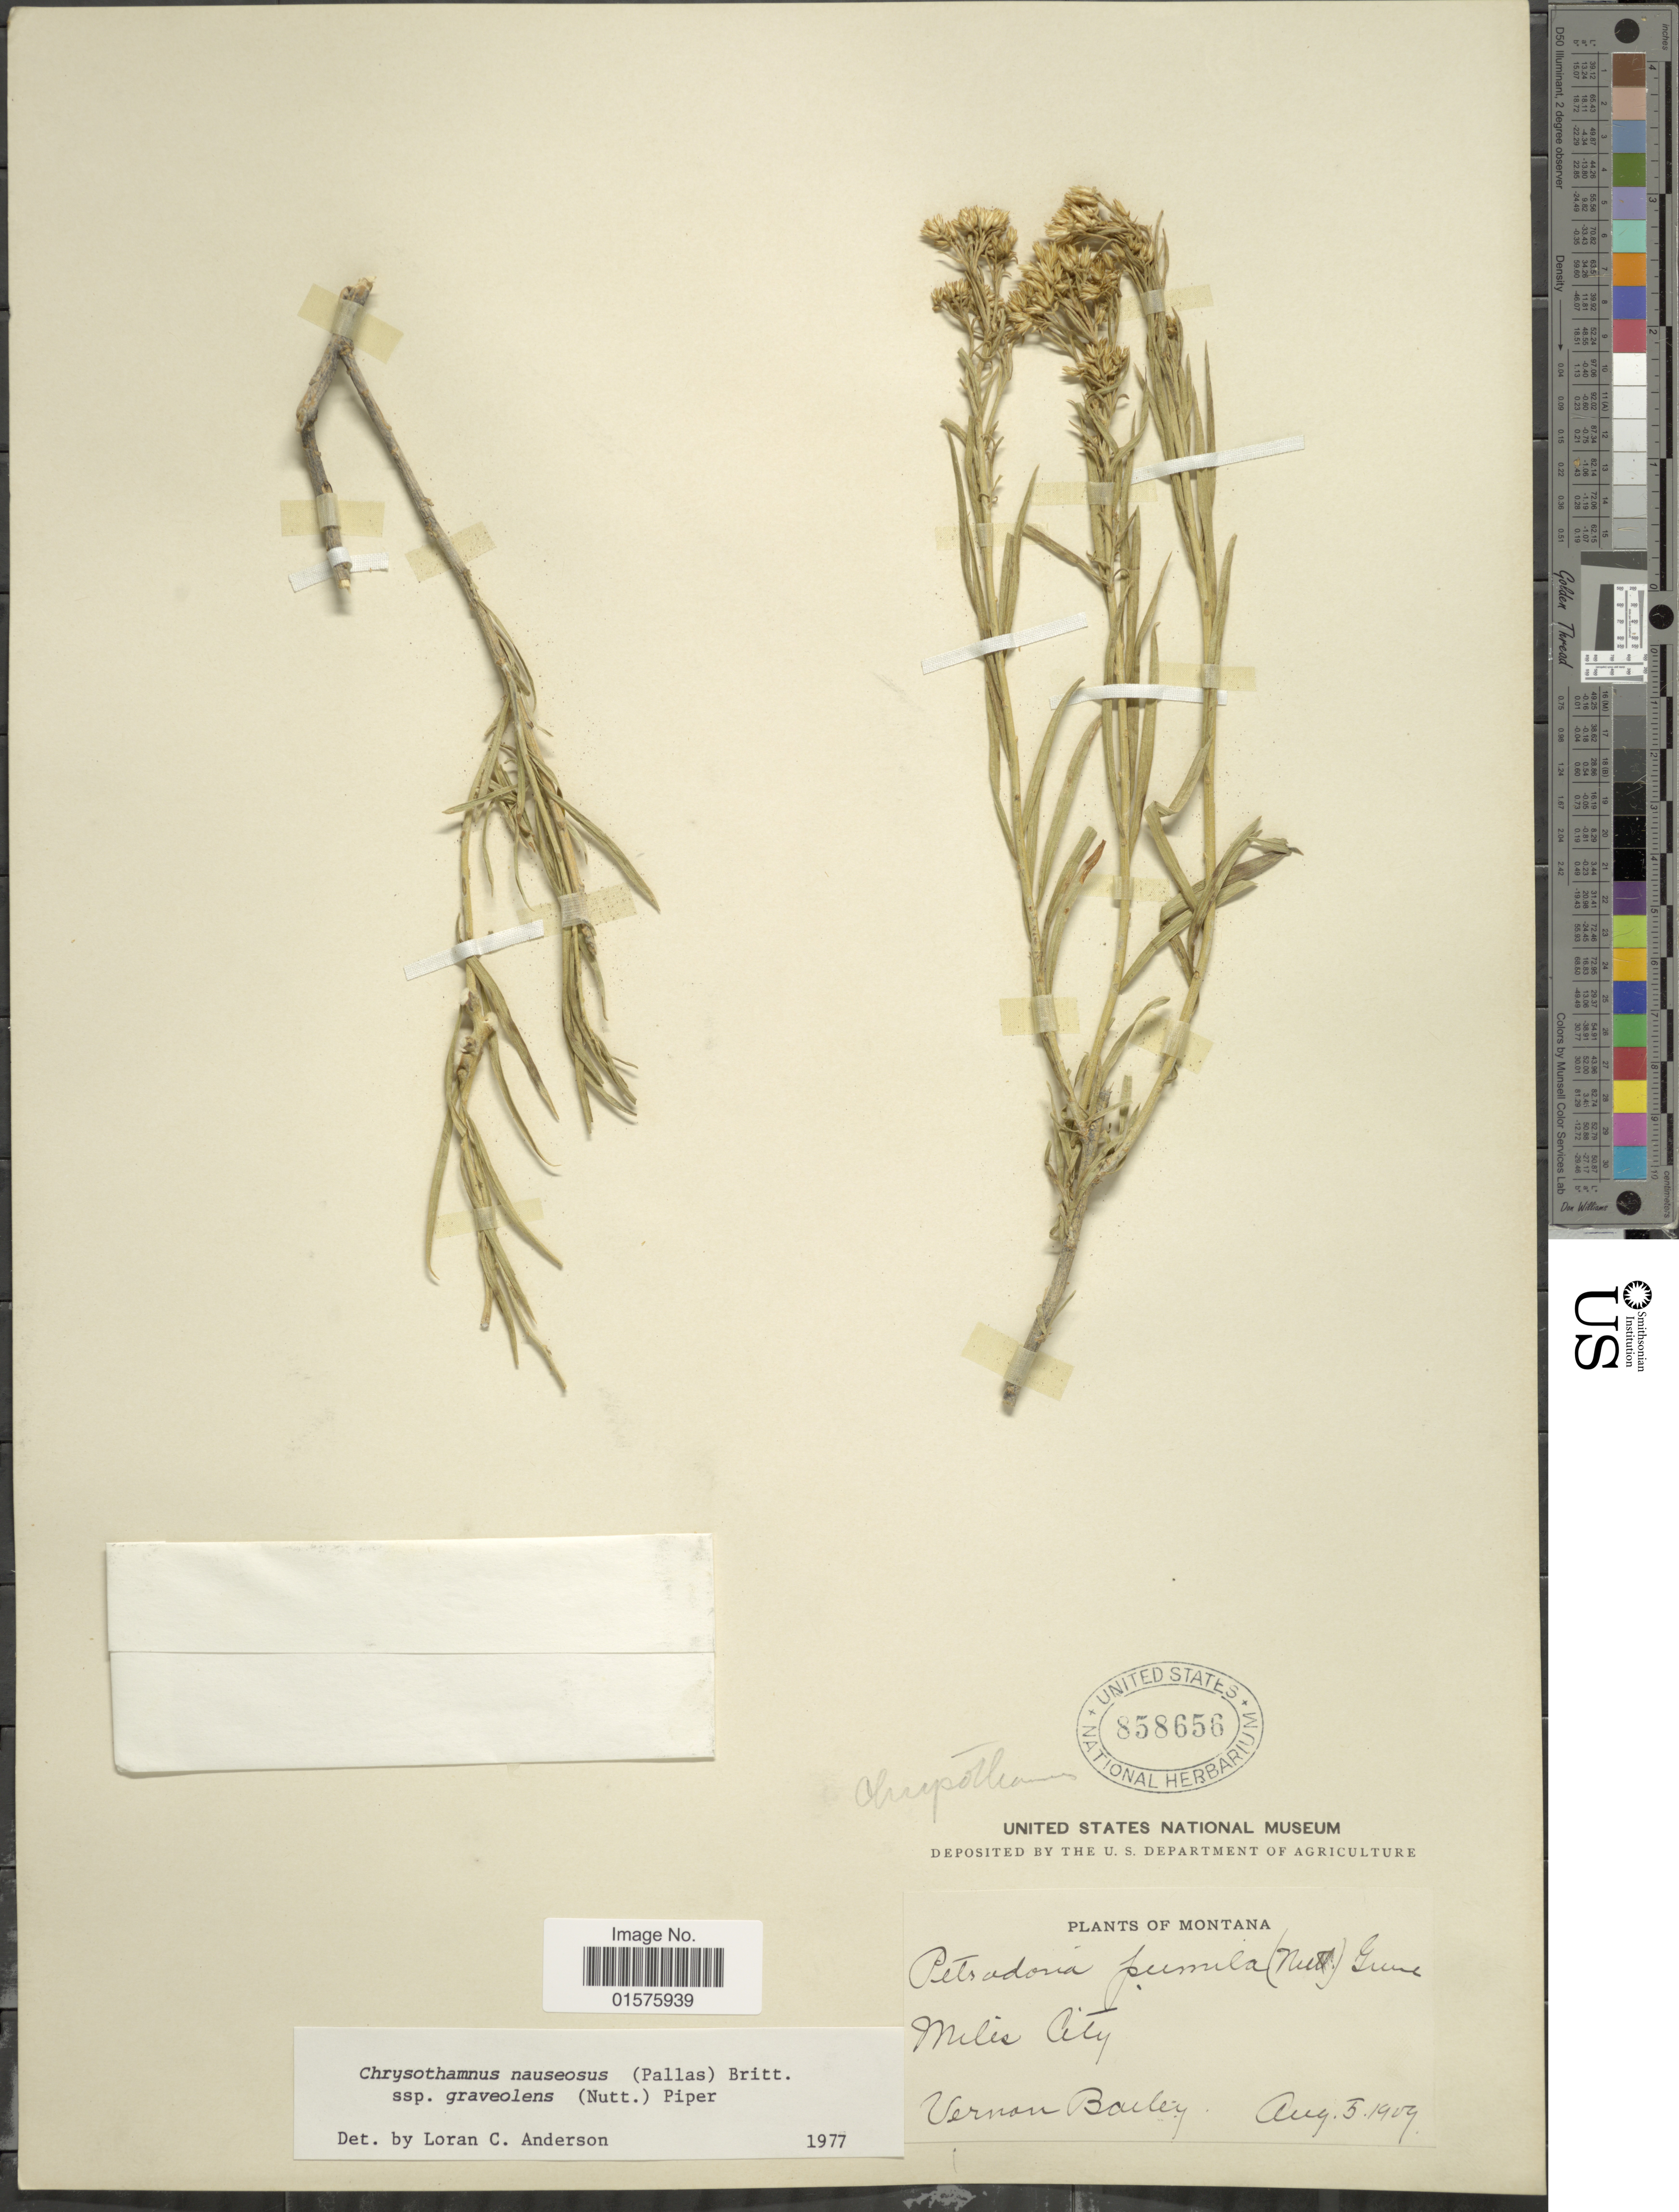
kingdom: Plantae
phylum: Tracheophyta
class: Magnoliopsida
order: Asterales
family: Asteraceae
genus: Ericameria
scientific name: Ericameria nauseosa var. graveolens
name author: (Nutt.) Reveal & Schuyler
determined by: Urbatsch, Lowell E., Curator (LSU), Louisiana State University (UNITED STATES)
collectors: V. O. Bailey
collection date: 1909-08-05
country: United States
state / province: Montana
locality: Miles City.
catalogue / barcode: US 858656